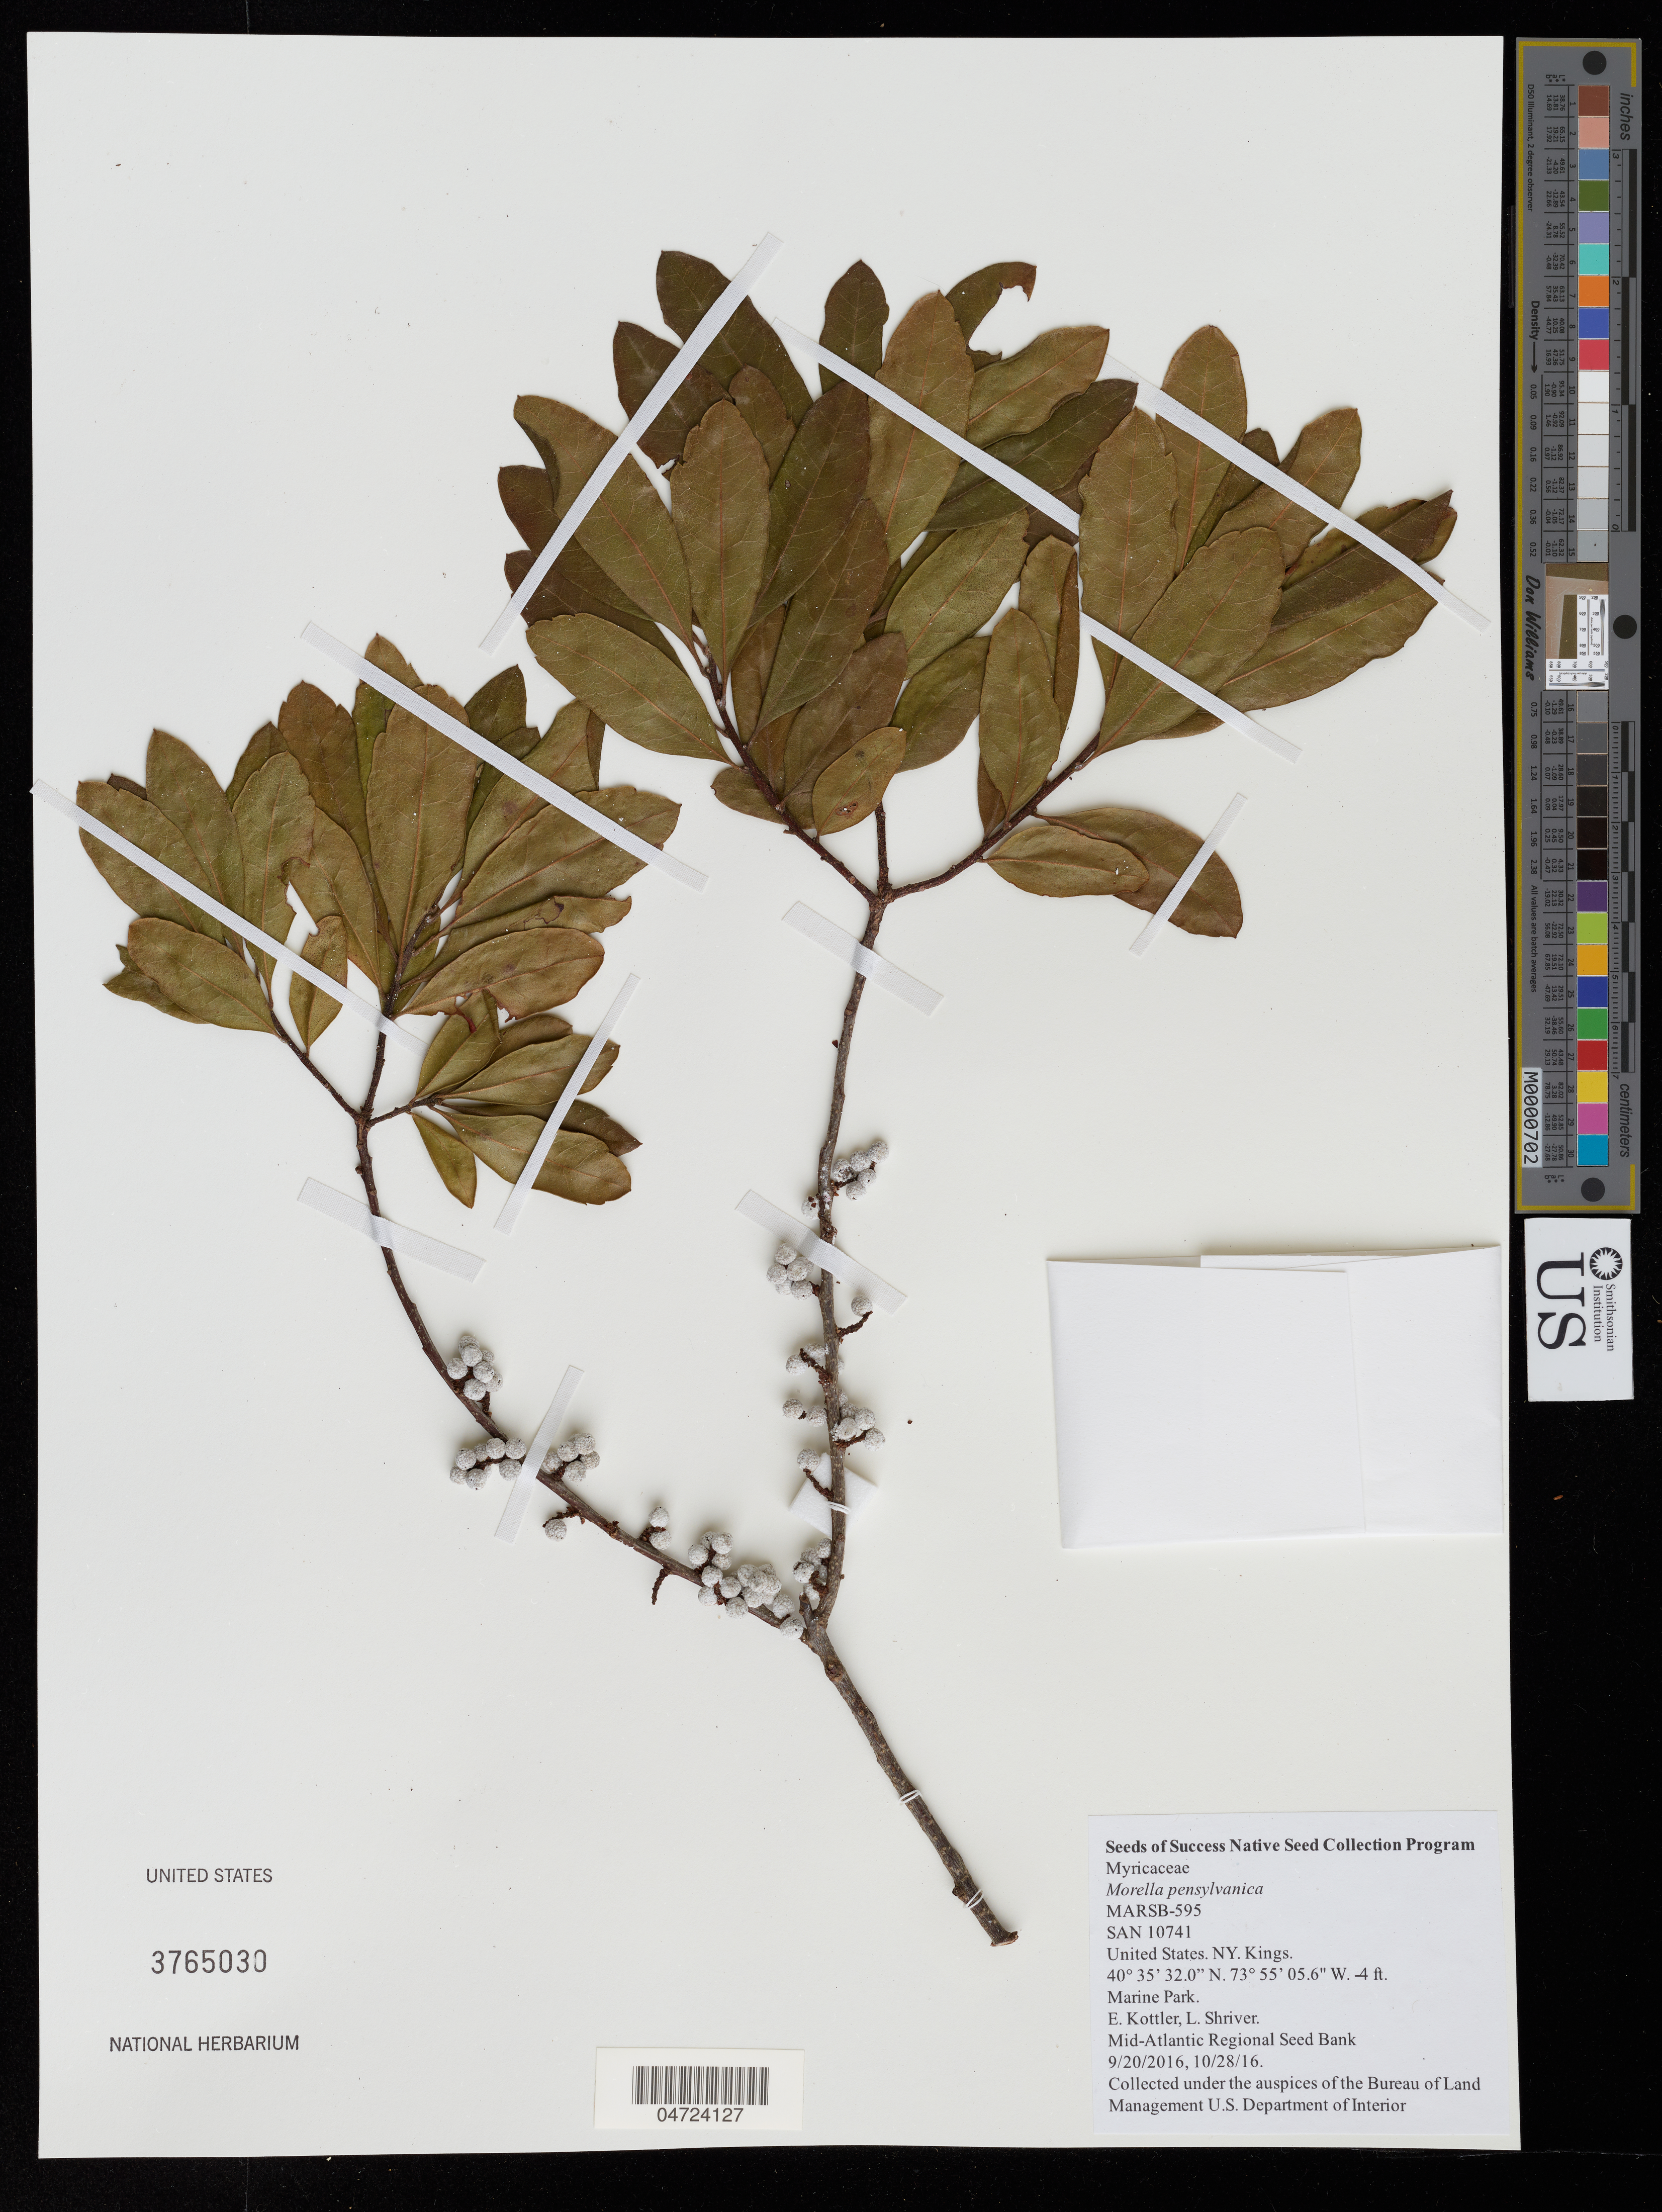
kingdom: Plantae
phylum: Tracheophyta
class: Magnoliopsida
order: Fagales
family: Myricaceae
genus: Morella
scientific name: Morella pensylvanica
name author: (Mirb.) Kartesz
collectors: L. Shriver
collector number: MARSB-595/SAN10741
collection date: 2016-09-20/2016-10-28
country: United States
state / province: New York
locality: NY. Kings. Marine Park.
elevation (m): -1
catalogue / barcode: US 3765030